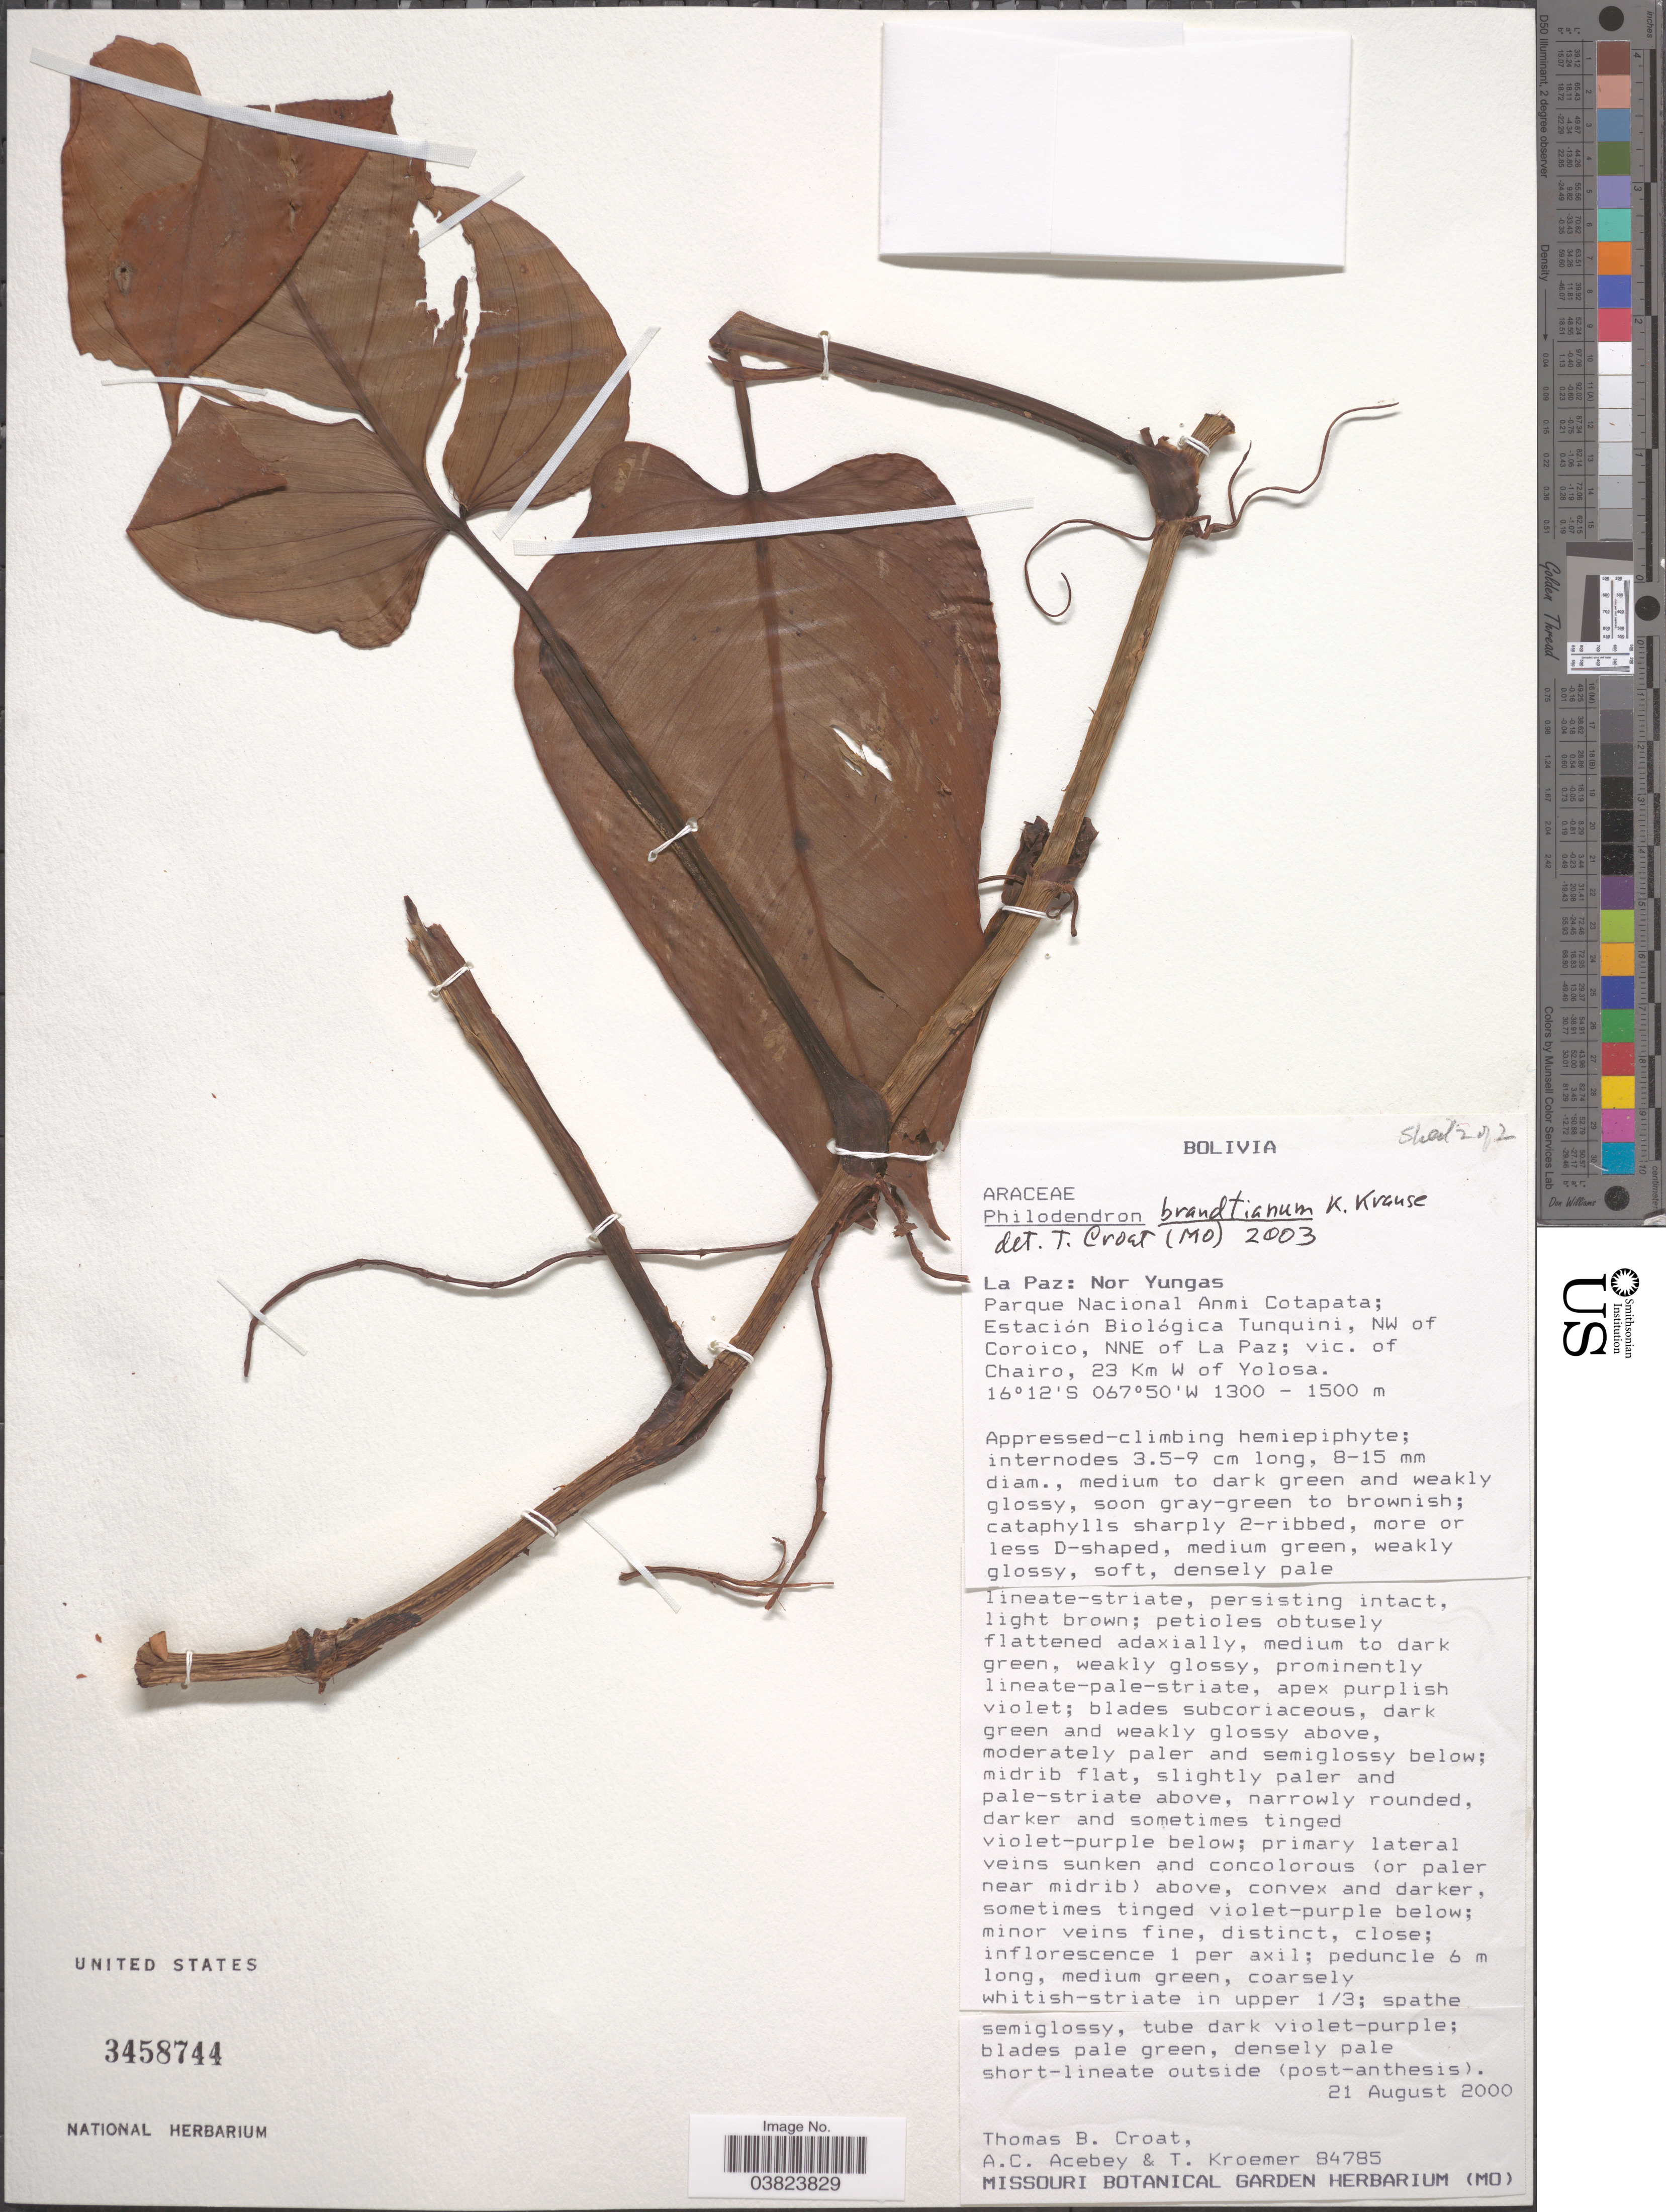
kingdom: Plantae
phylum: Tracheophyta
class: Liliopsida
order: Alismatales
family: Araceae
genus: Philodendron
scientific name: Philodendron brandtianum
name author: K. Krause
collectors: T. B. Croat, A. Acebey & T. Kroemer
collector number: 84785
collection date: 2000-08-21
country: Bolivia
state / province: La Paz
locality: Nor Yungas. Parque Nacional Anmi Cotapata; Estación Biológica Tunquini, NW of Coroico, NNE of La Paz; vic. of Chairo, 23 Km W of Yolosa.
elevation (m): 1300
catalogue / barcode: US 3458744